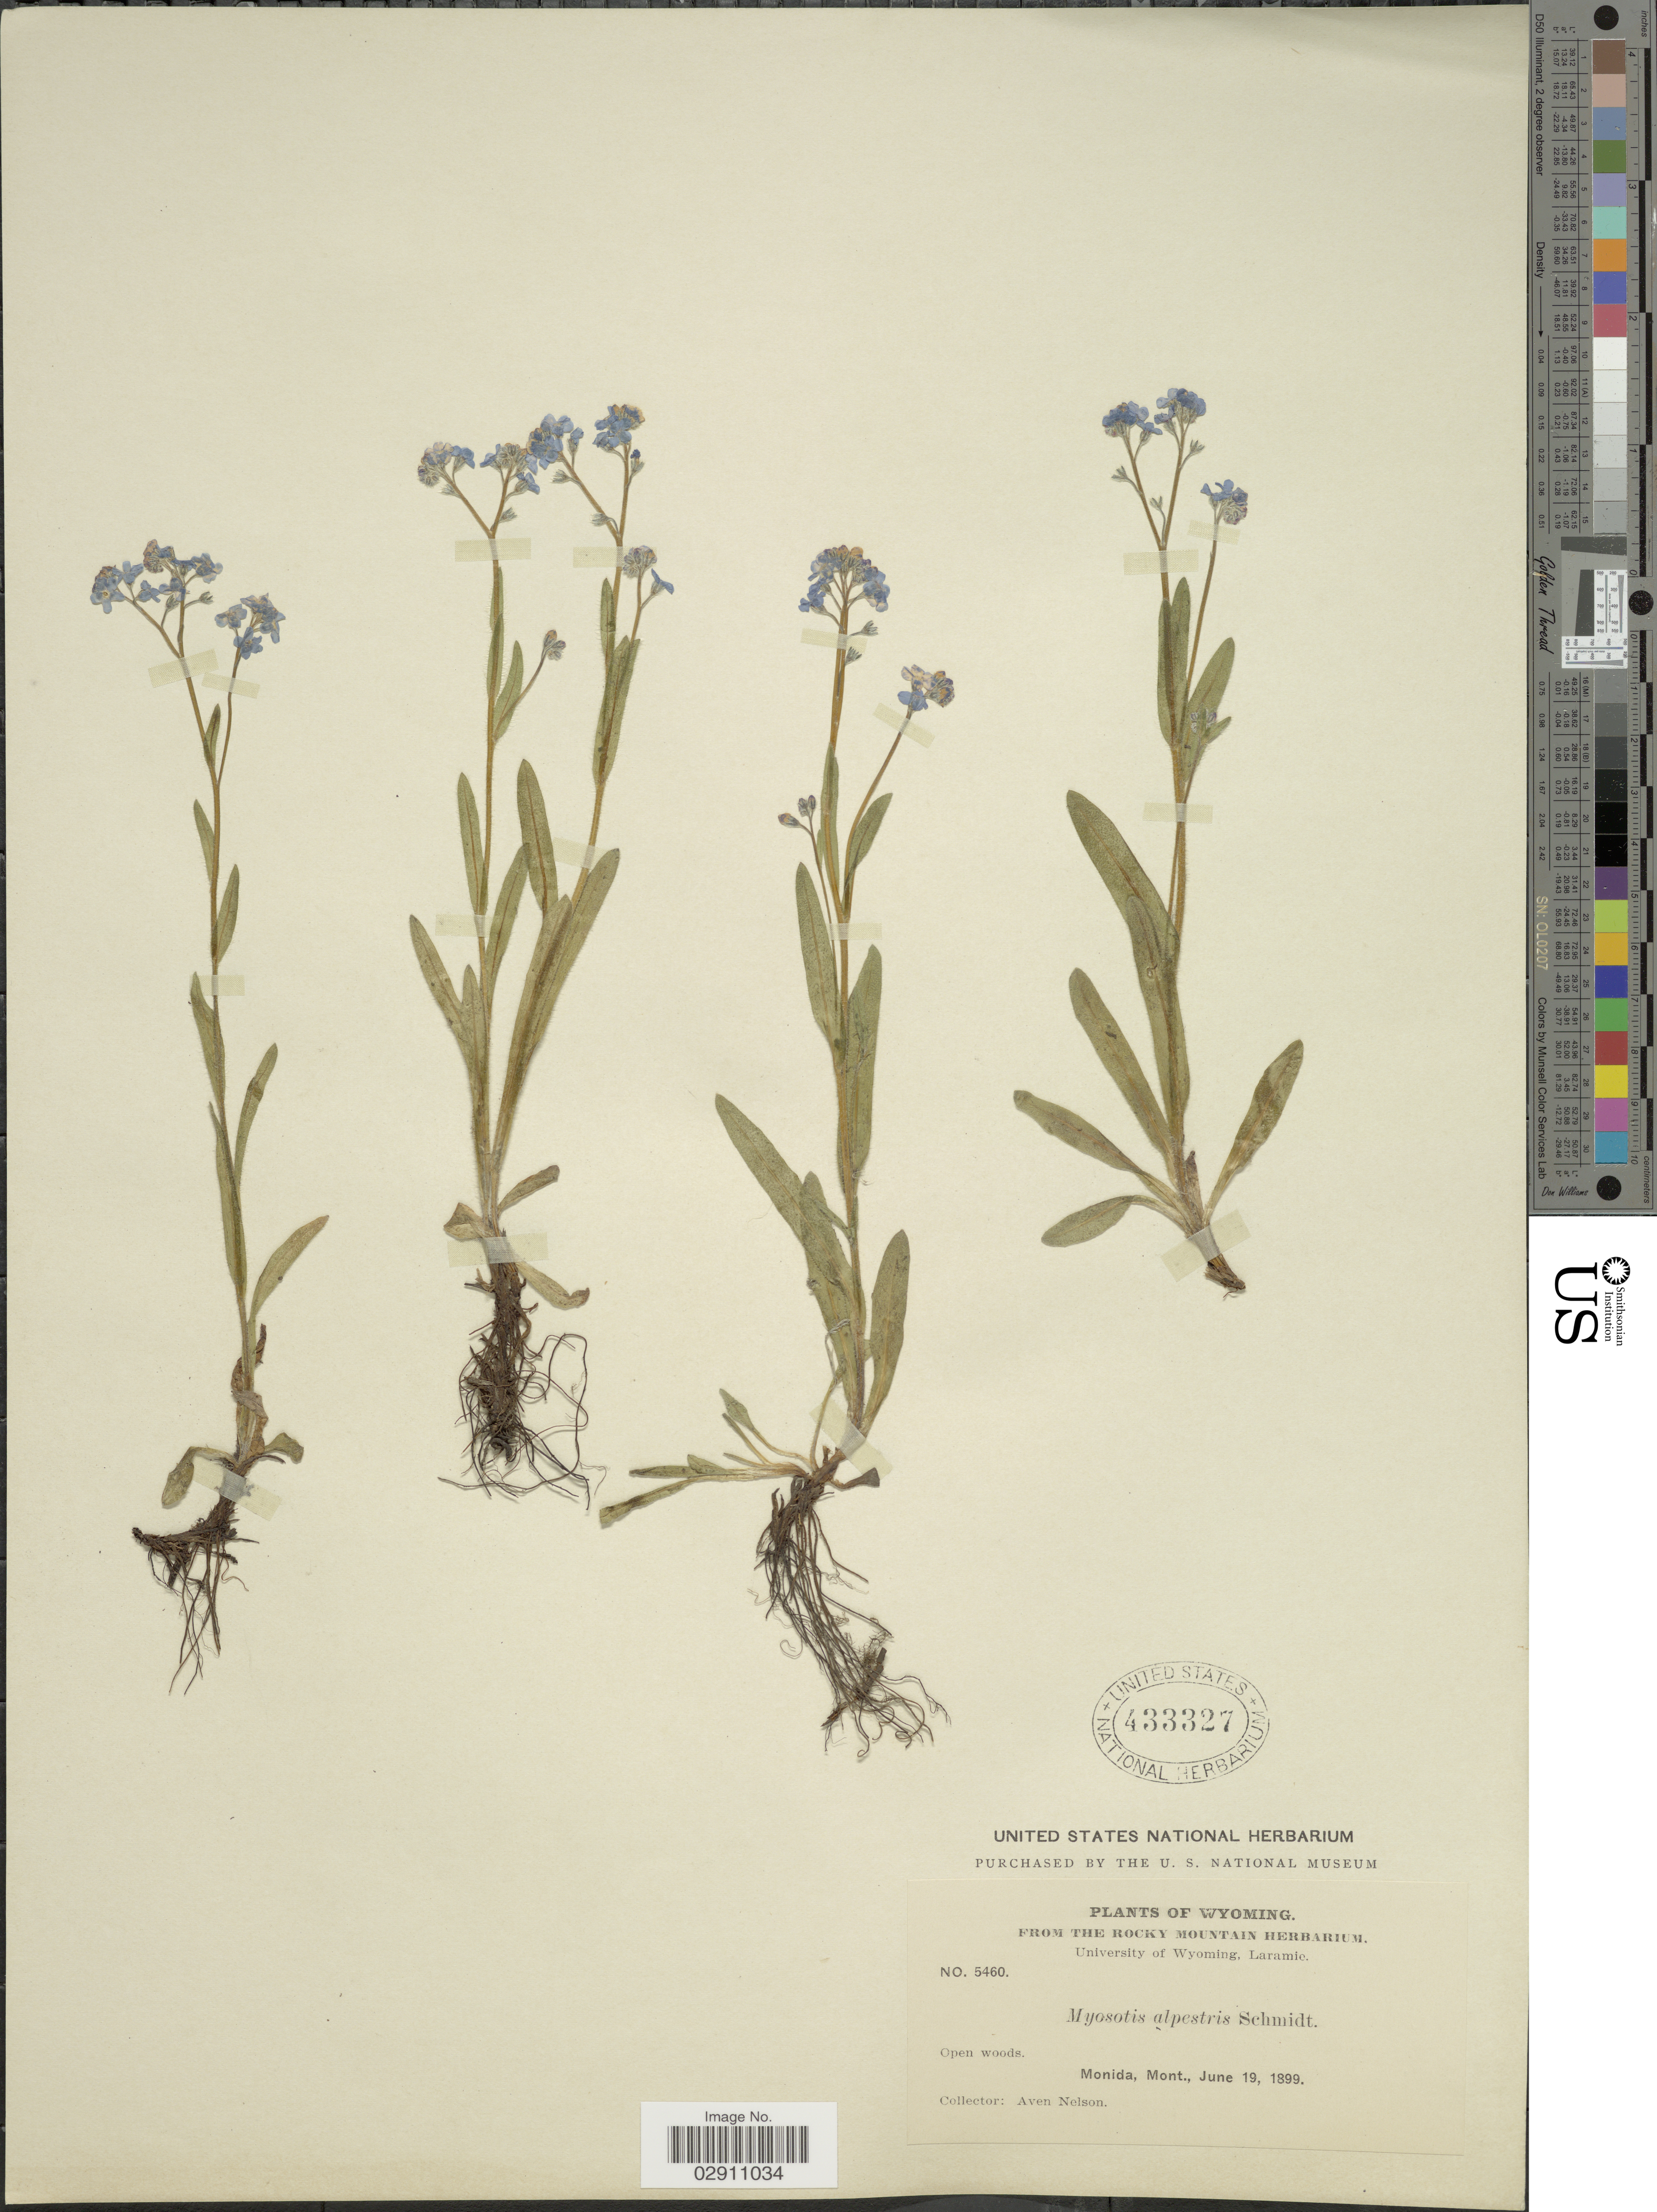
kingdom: Plantae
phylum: Tracheophyta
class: Magnoliopsida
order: Boraginales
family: Boraginaceae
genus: Myosotis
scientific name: Myosotis alpestris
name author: F.W. Schmidt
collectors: A. Nelson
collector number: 5460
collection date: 1899-06-19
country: United States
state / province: Montana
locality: Open woods. Monida, Mont.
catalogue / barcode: US 433327